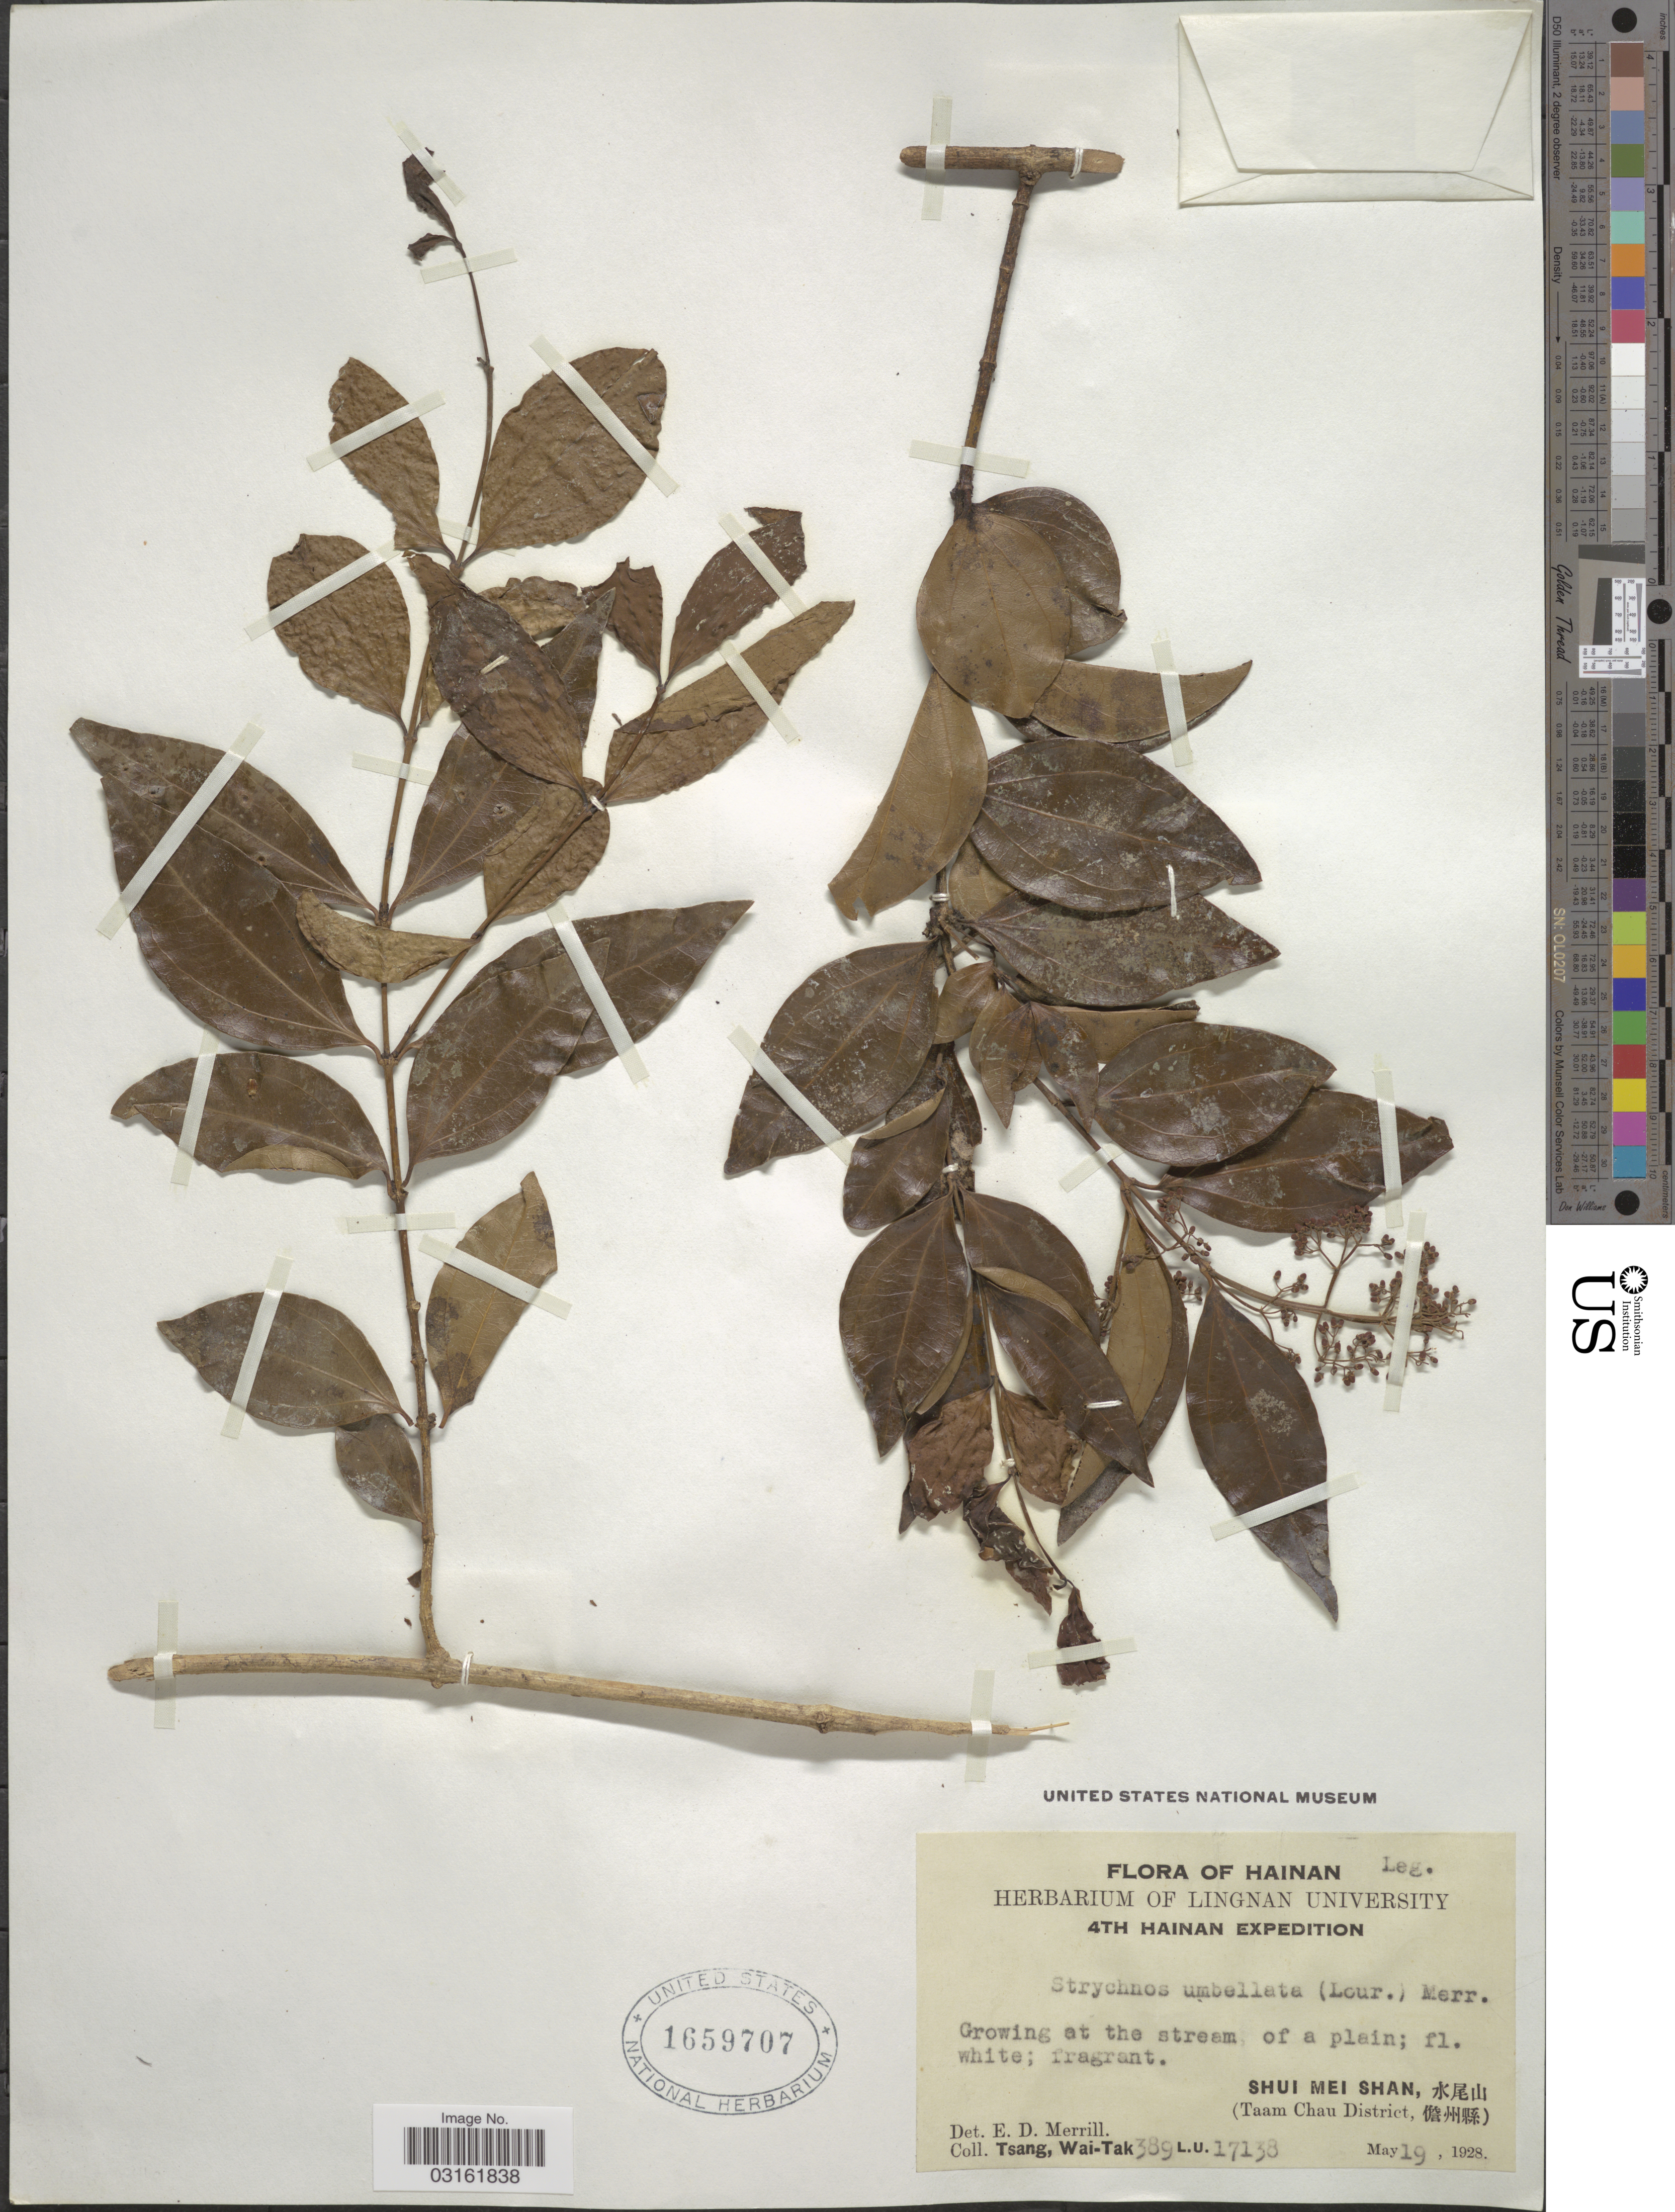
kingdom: Plantae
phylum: Tracheophyta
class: Magnoliopsida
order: Gentianales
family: Loganiaceae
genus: Strychnos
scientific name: Strychnos umbellata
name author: Merr.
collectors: W. T. Tsang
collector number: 389L.U.17138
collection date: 1928-05-19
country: China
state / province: Hainan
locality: Shui Mei Shan. (Taam Chau District).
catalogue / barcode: US 1659707